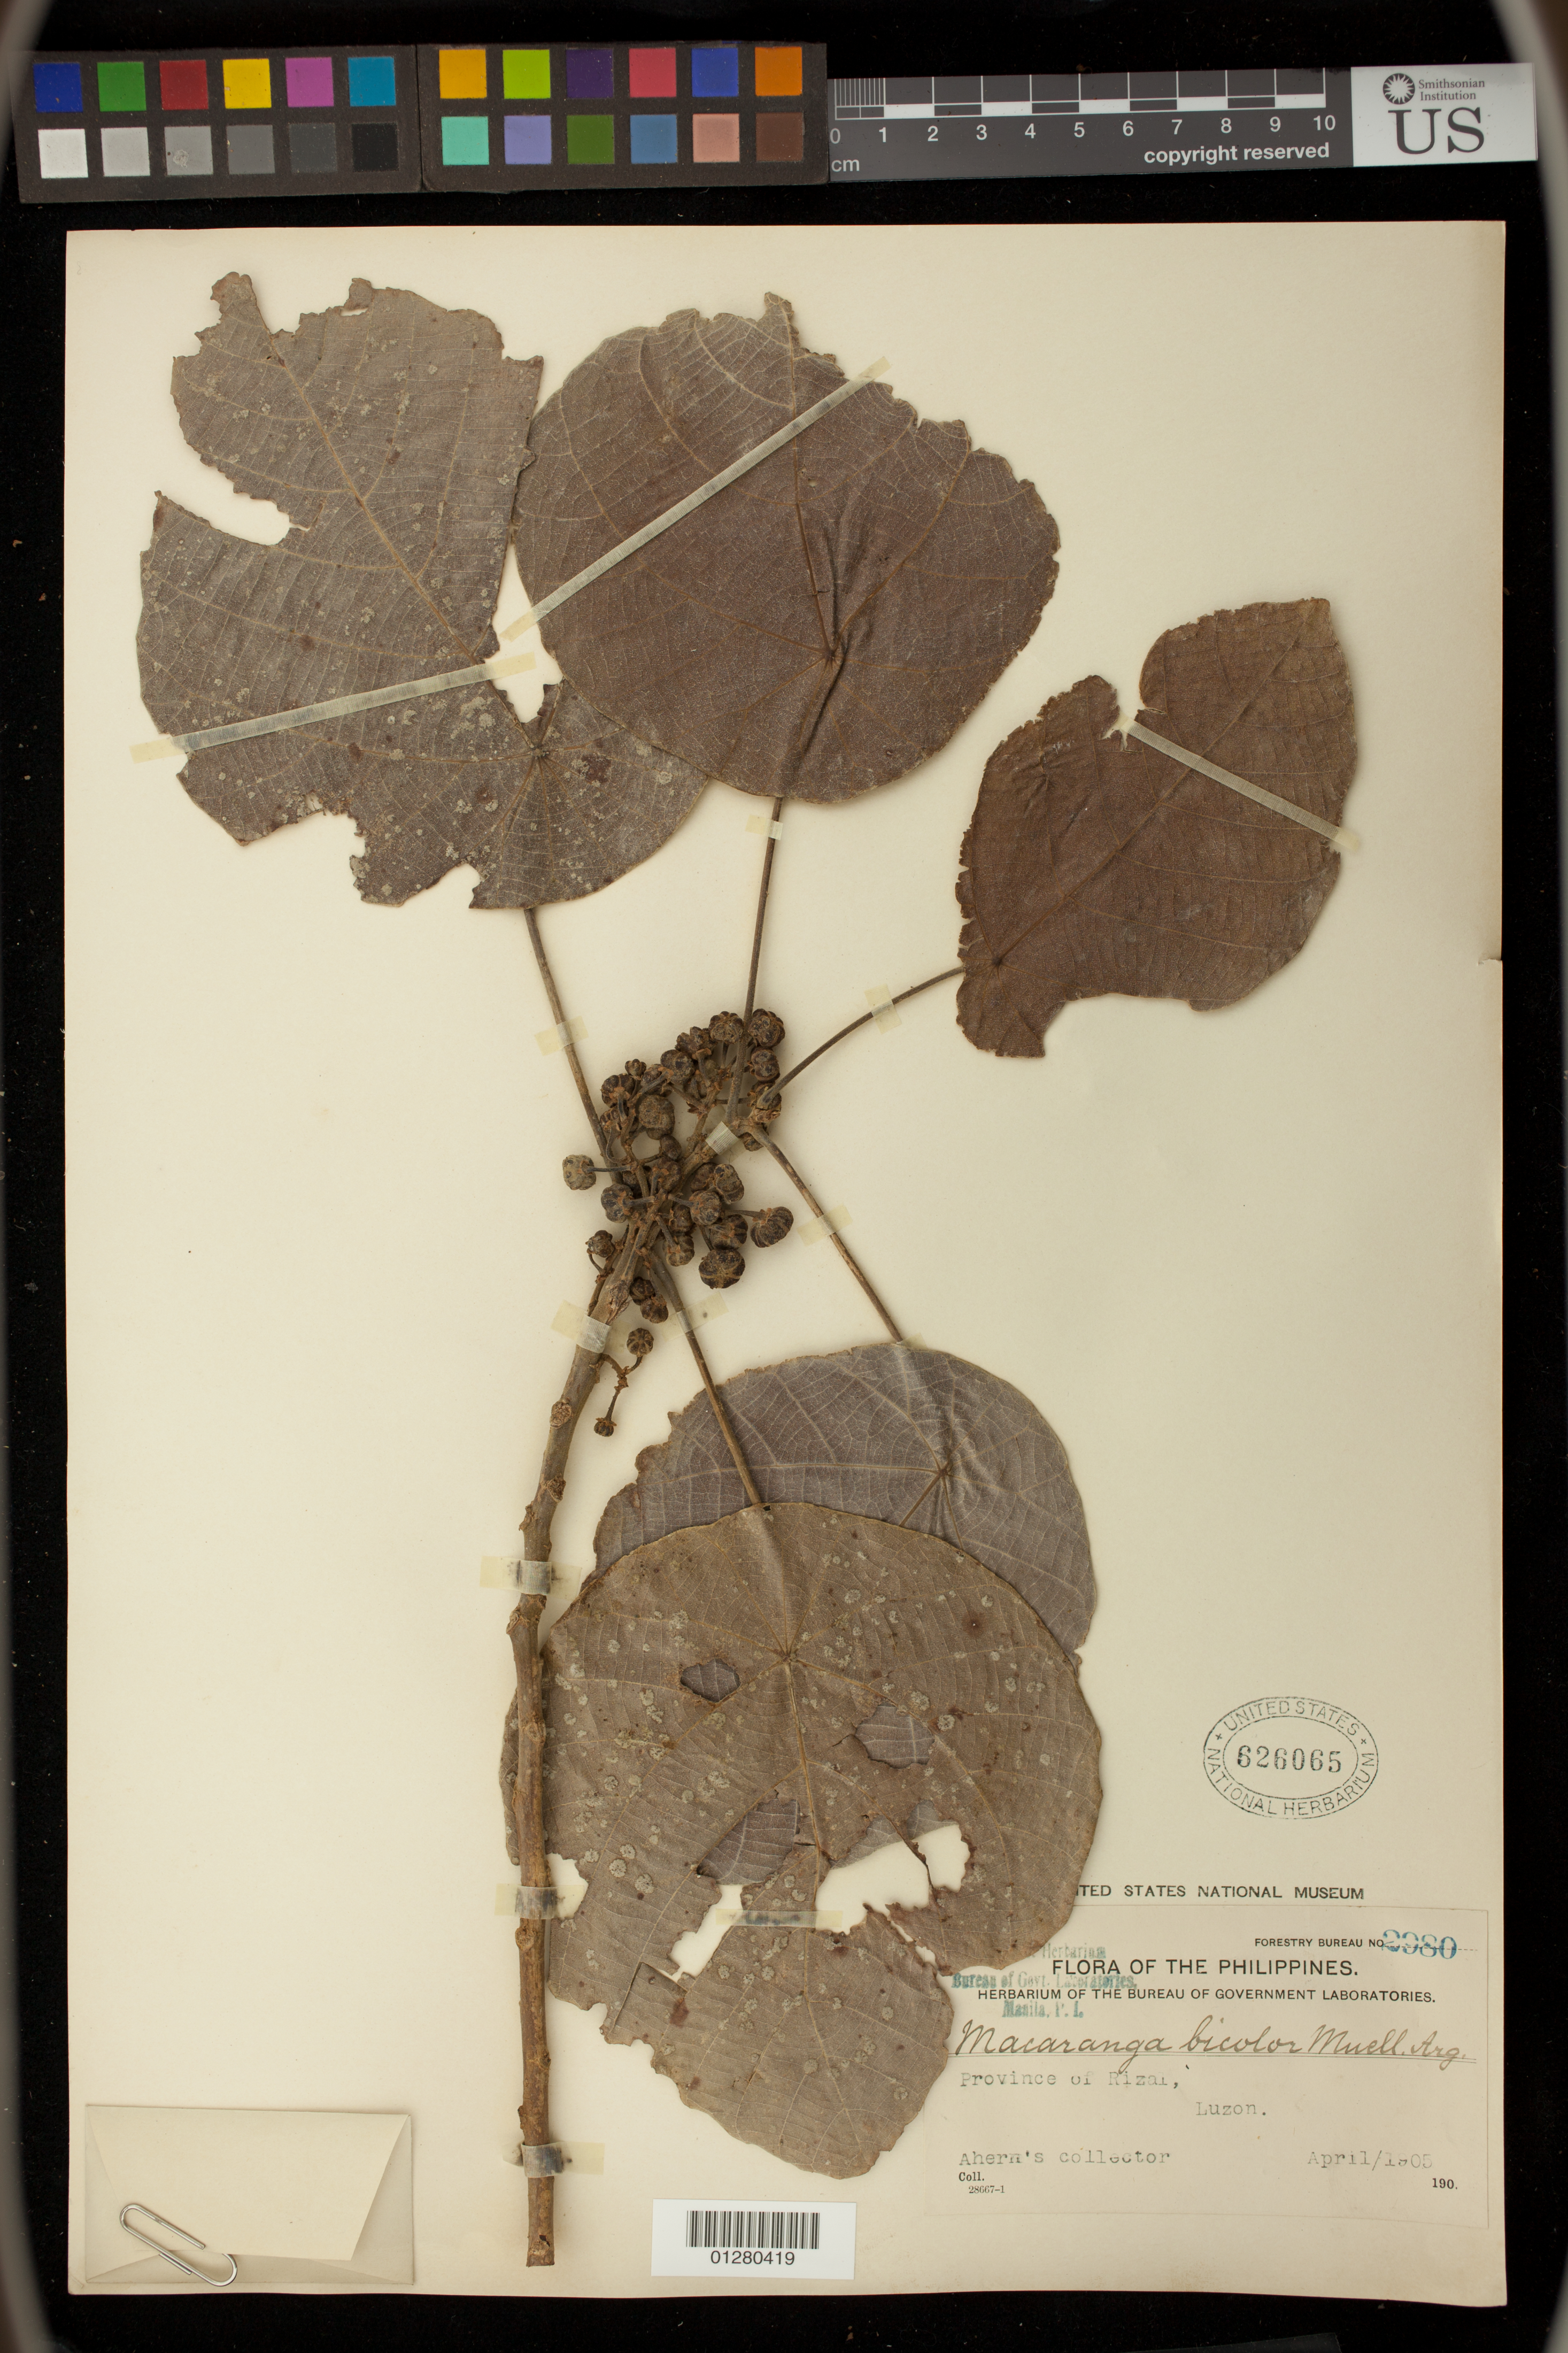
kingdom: Plantae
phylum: Tracheophyta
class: Magnoliopsida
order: Malpighiales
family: Euphorbiaceae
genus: Macaranga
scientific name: Macaranga bicolor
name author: Müll. Arg.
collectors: Ahern's collector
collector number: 2980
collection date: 1905-04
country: Philippines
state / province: Calabarzon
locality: Province of Rizal, Luzon.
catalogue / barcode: US 626065